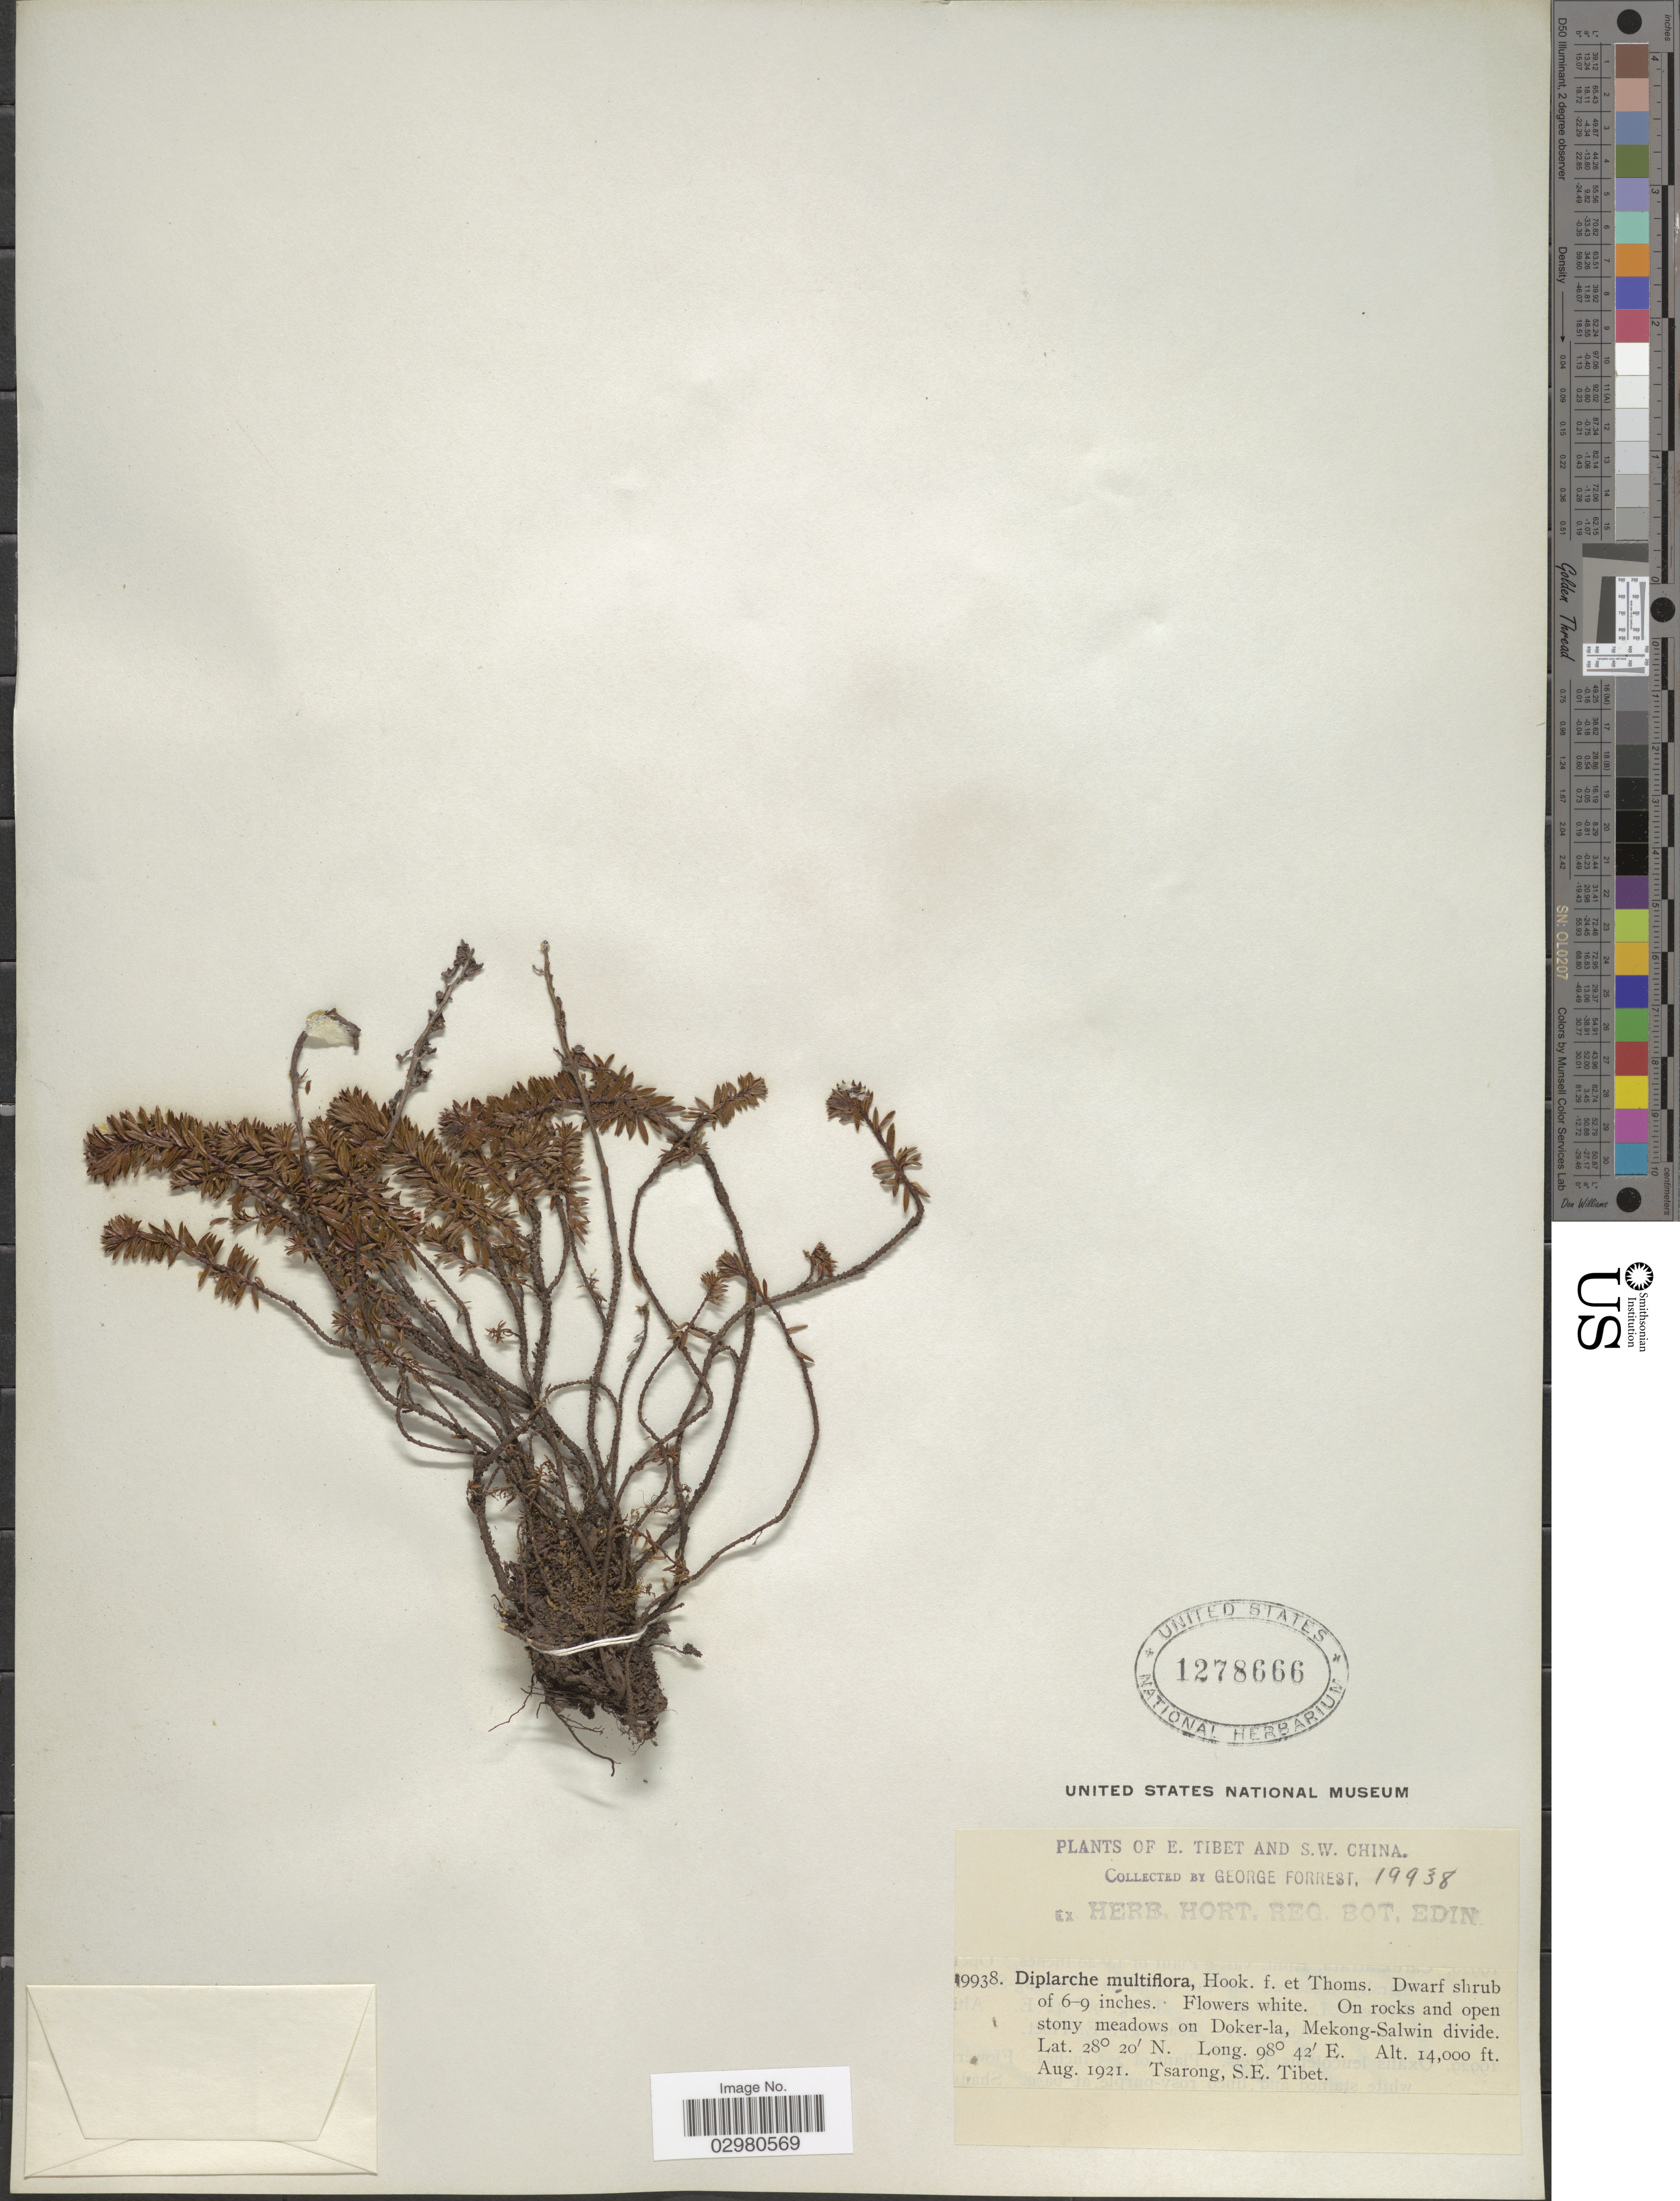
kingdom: Plantae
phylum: Tracheophyta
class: Magnoliopsida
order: Ericales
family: Ericaceae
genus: Diplarche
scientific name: Diplarche multiflora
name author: Hook. f. & Thomson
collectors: G. Forrest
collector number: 19938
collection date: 1921-08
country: China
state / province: Xizang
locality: E. Tibet and S.W. China. On Doker-la, Mekong-Salwin divide. Tsarong, S.E. Tibet.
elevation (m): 4267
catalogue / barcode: US 1278666